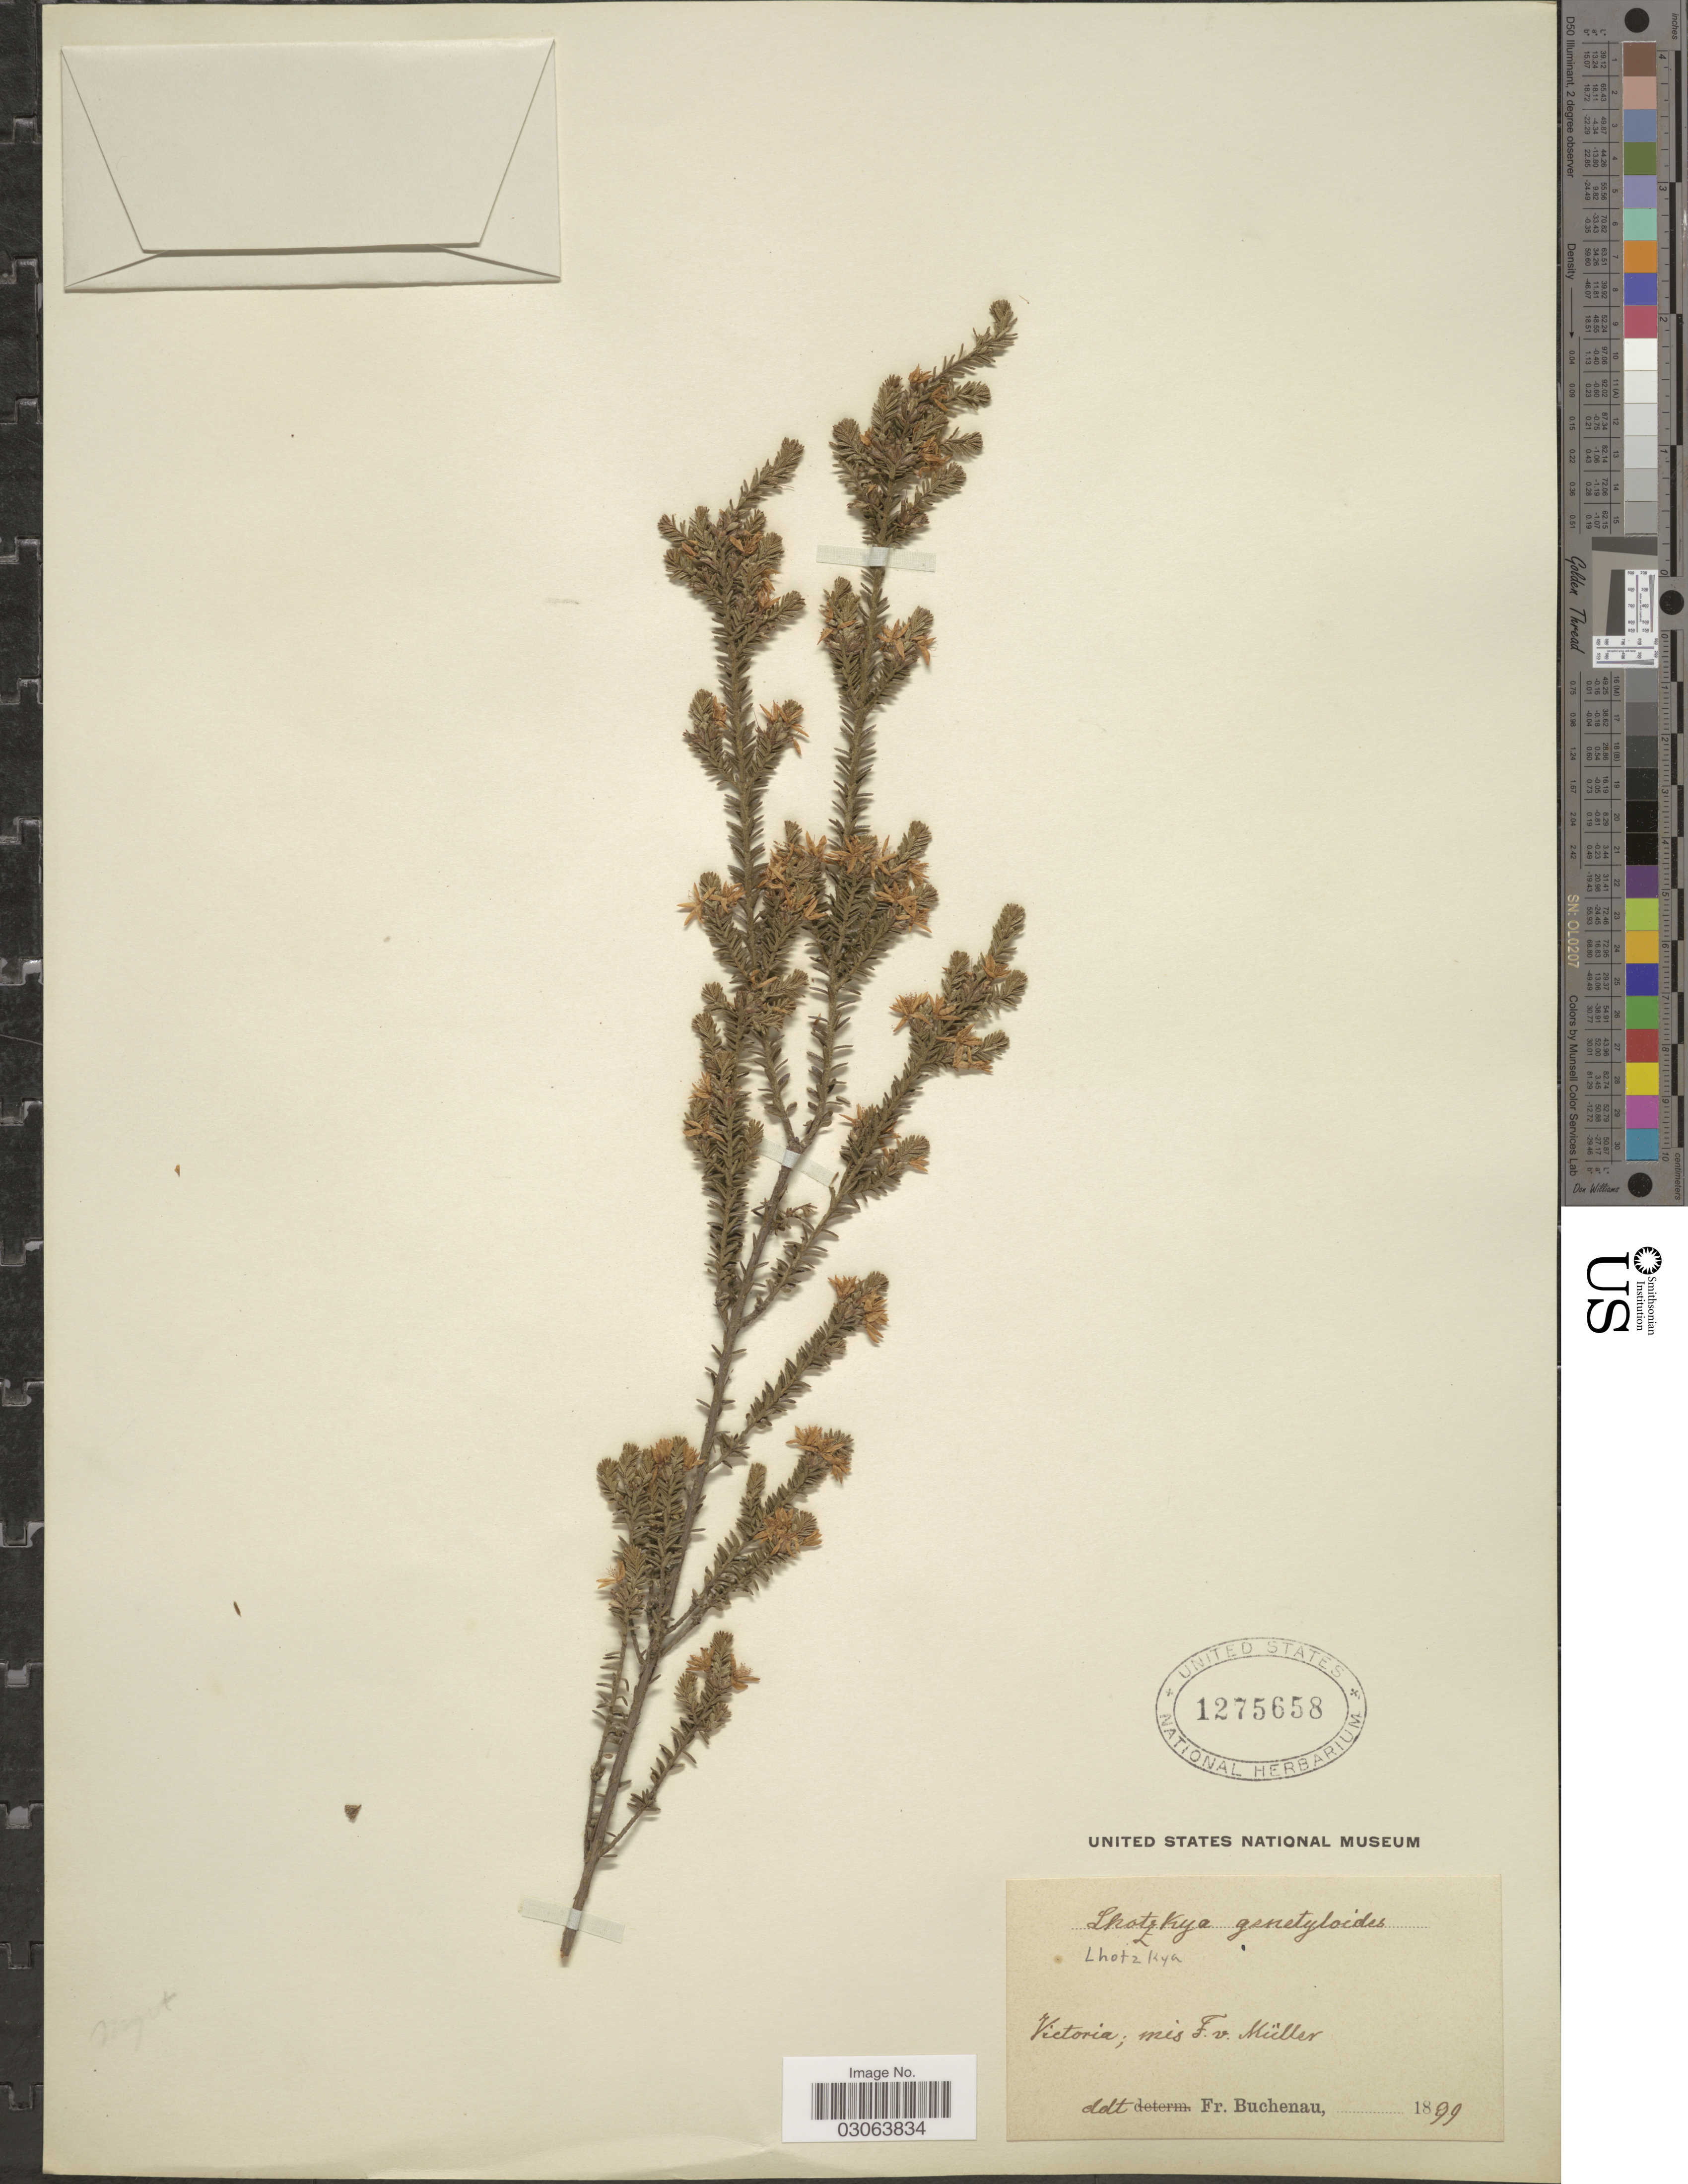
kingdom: Plantae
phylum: Tracheophyta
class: Magnoliopsida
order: Myrtales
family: Myrtaceae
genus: Calytrix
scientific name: Calytrix alpestris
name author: Court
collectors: F. V. Muller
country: Australia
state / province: Victoria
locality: Victoria.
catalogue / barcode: US 1275658